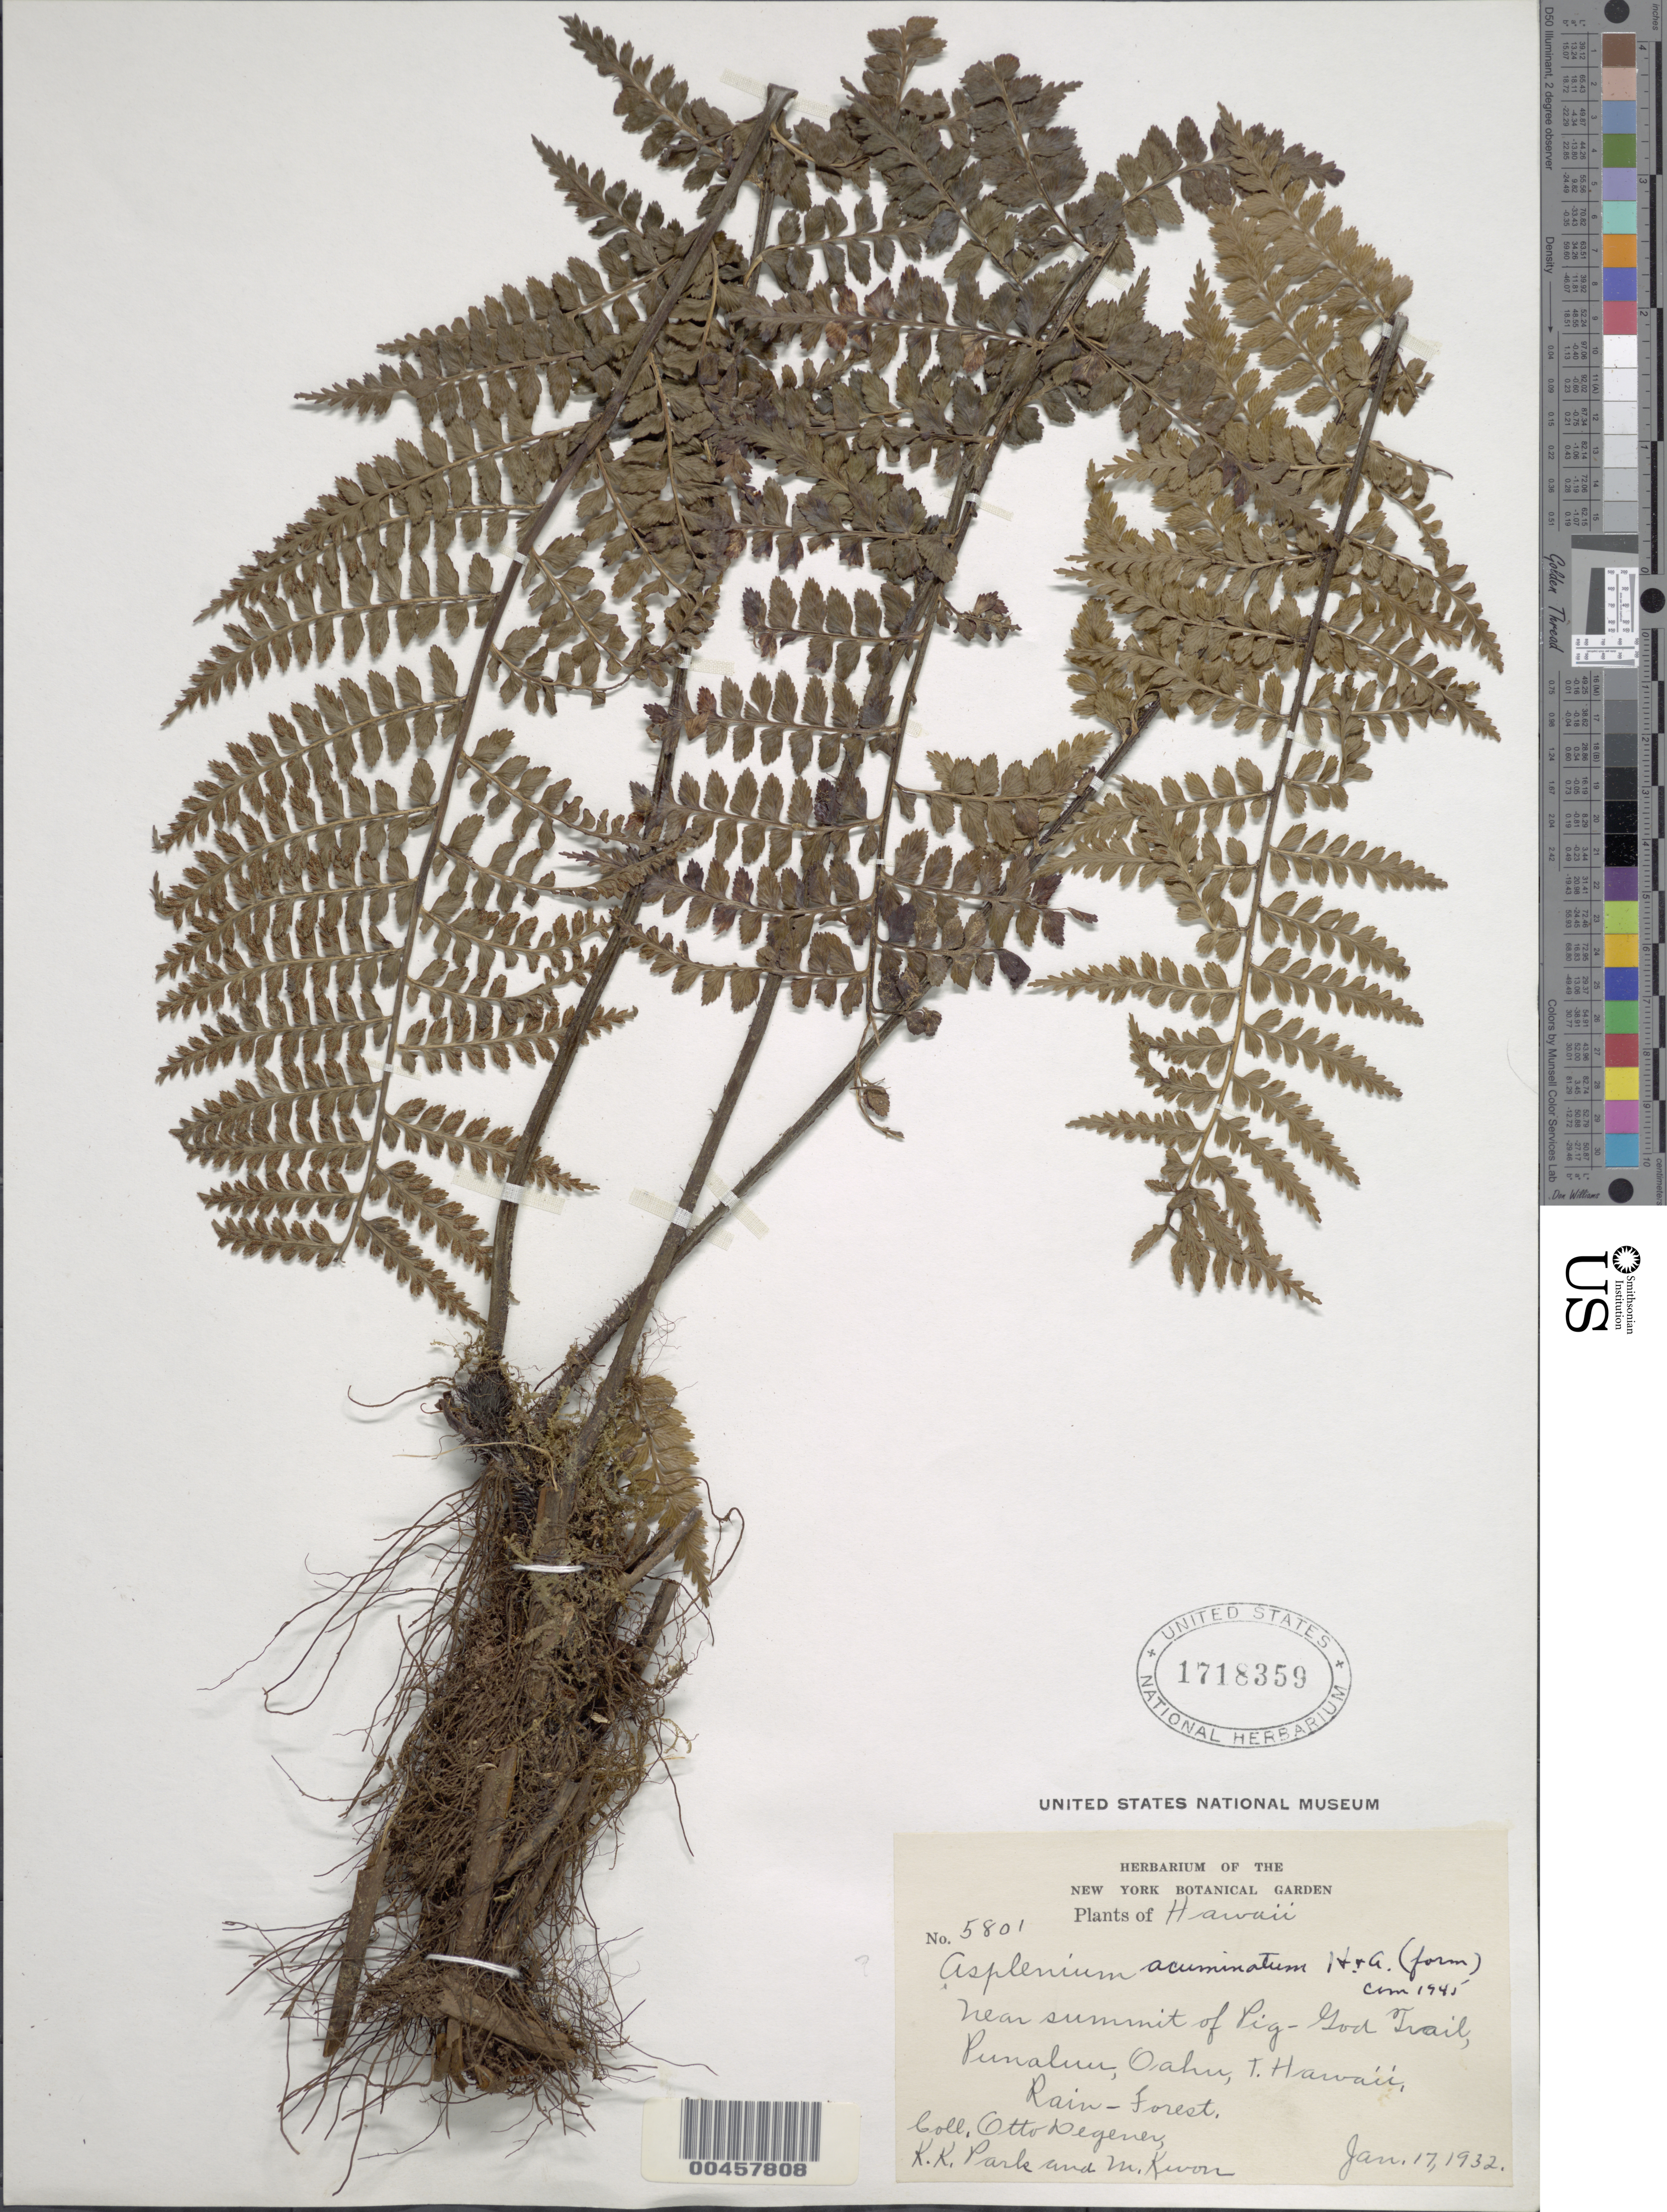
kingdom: Plantae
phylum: Tracheophyta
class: Polypodiopsida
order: Polypodiales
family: Aspleniaceae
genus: Asplenium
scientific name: Asplenium acuminatum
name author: Hook. & Arn.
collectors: O. Degener, K. Park & M. Kwon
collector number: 5801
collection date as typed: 17 Jan 1932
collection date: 1932-01-17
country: United States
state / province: Hawaii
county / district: Honolulu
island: Oahu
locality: near summit of Pig-God Trail, Punaluu, Oahu, T. Hawaii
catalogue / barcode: US 1718359